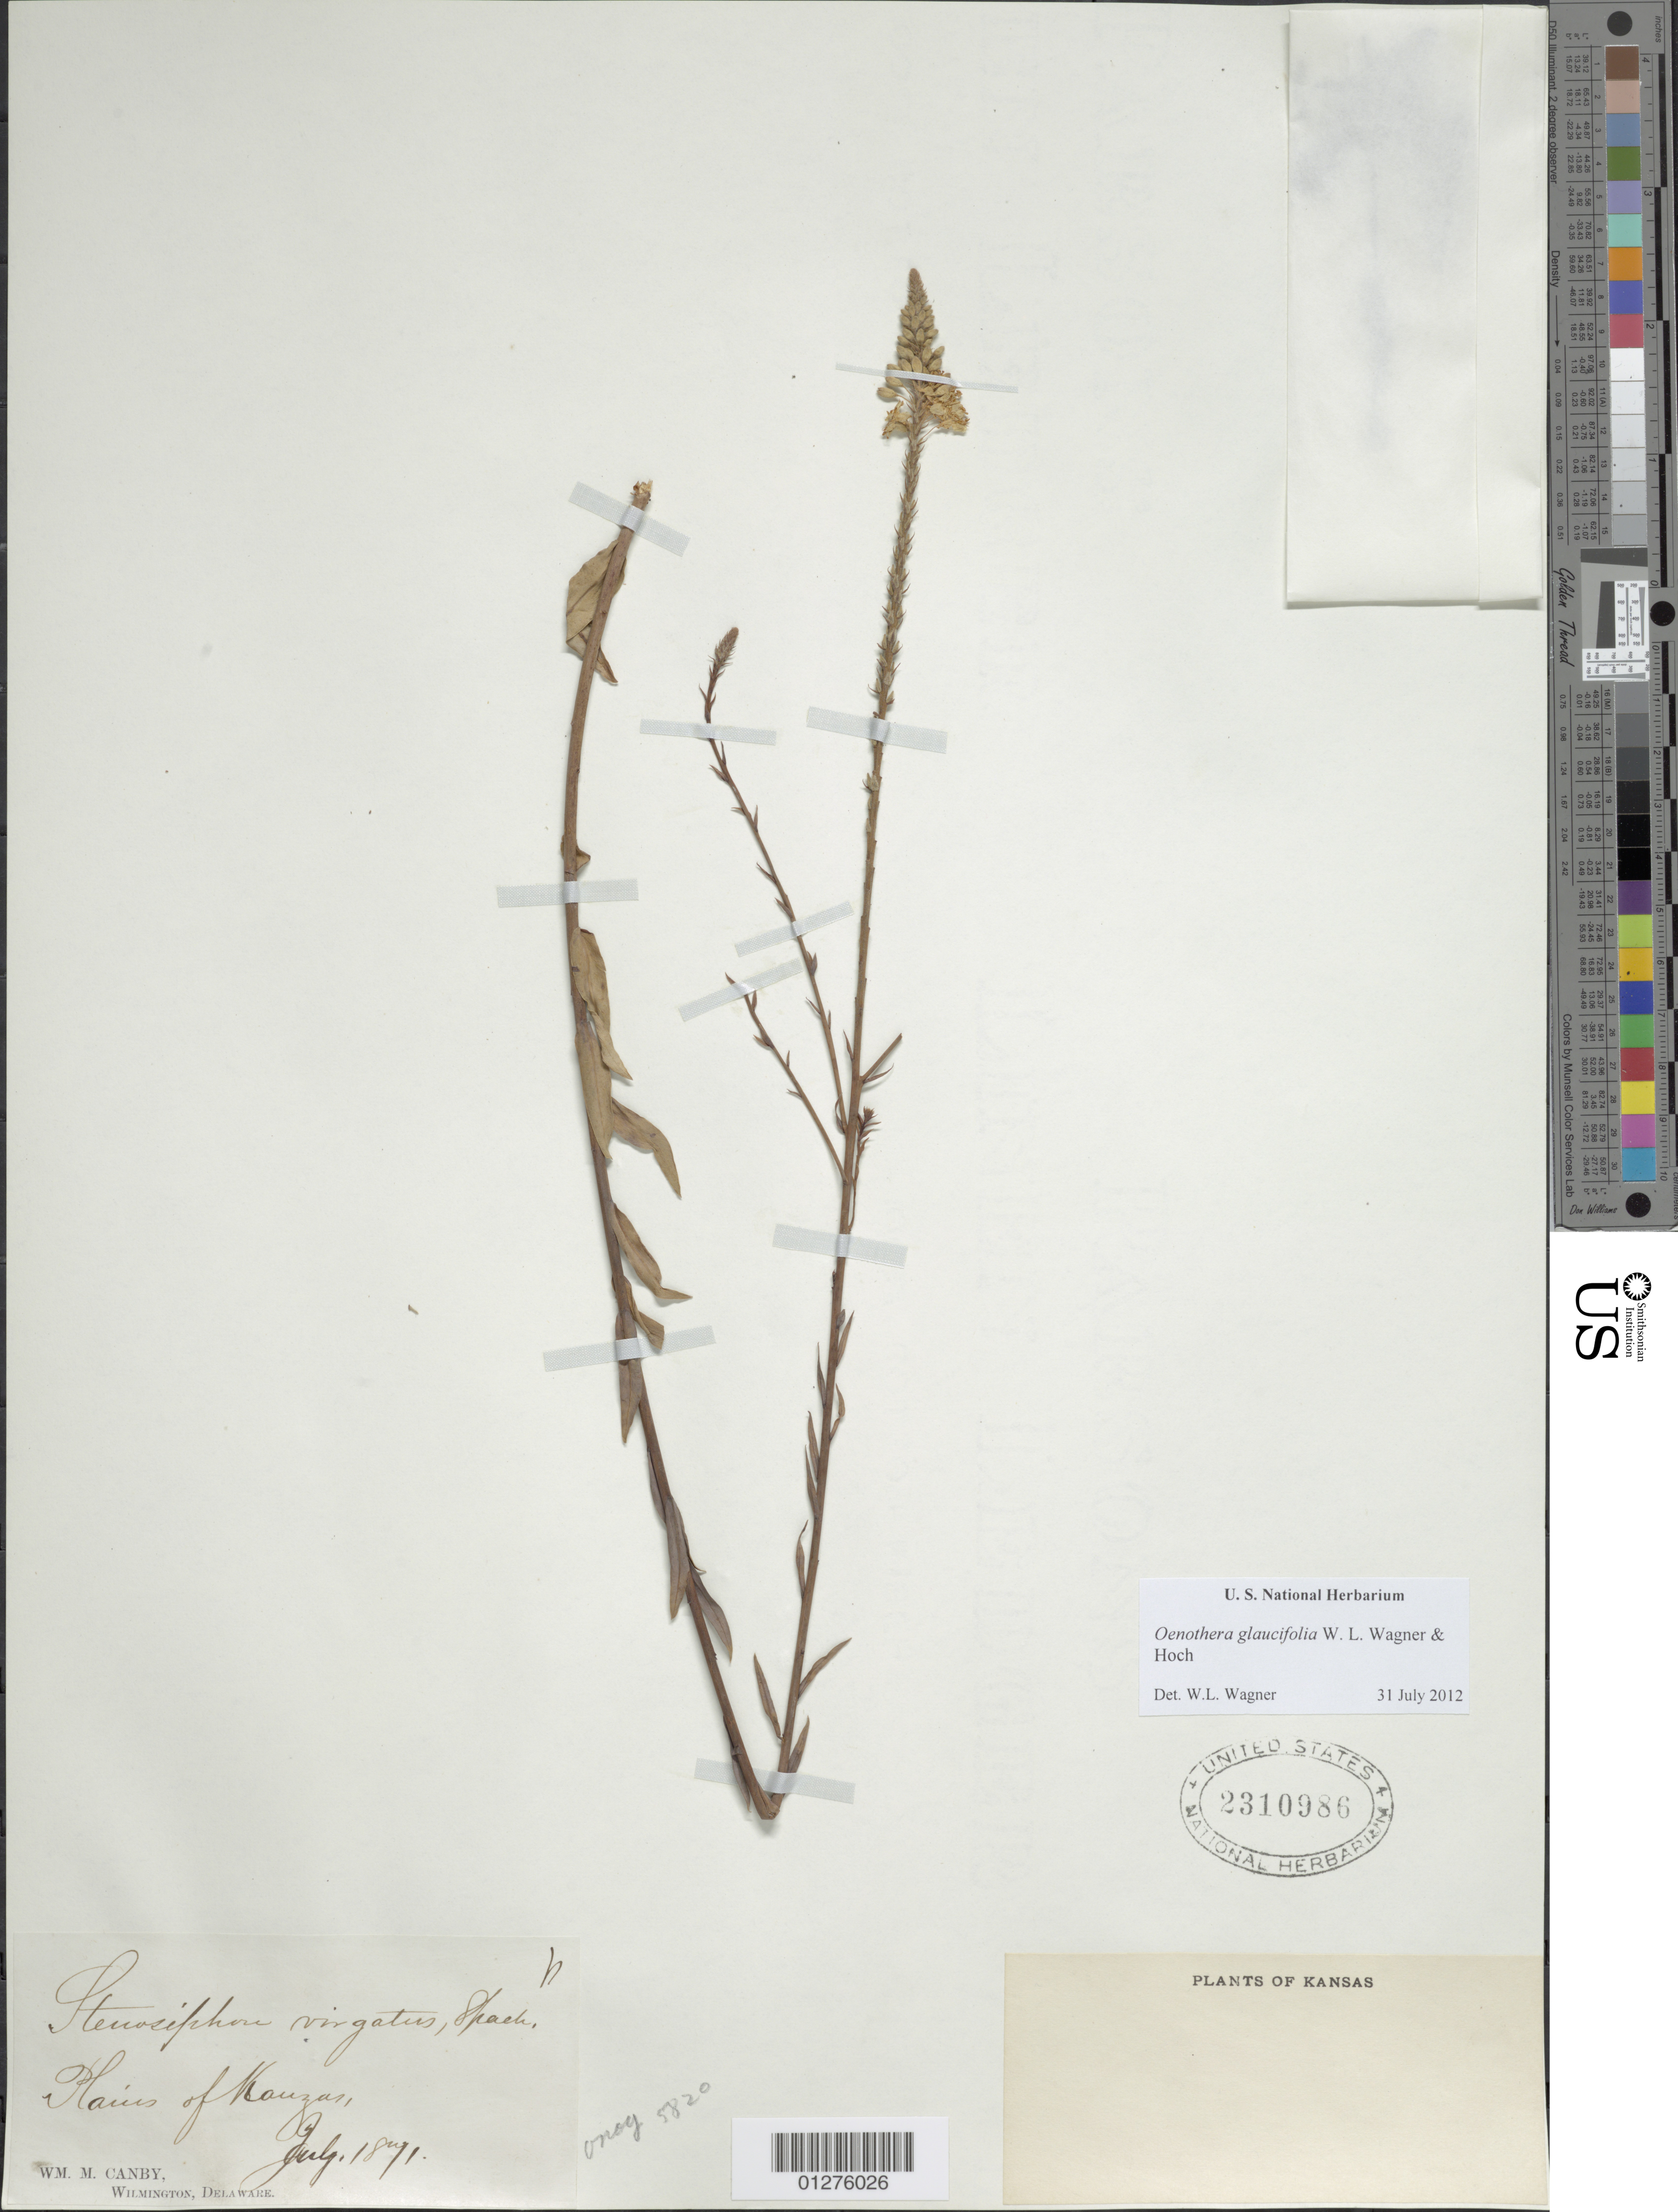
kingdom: Plantae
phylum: Tracheophyta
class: Magnoliopsida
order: Myrtales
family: Onagraceae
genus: Oenothera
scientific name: Oenothera glaucifolia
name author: W.L. Wagner & Hoch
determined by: Wagner, W. L., (BOT), Smithsonian Institution - National Museum of Natural History (UNITED STATES)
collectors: W. M. Canby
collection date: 1891-07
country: United States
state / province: Kansas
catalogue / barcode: US 2310986